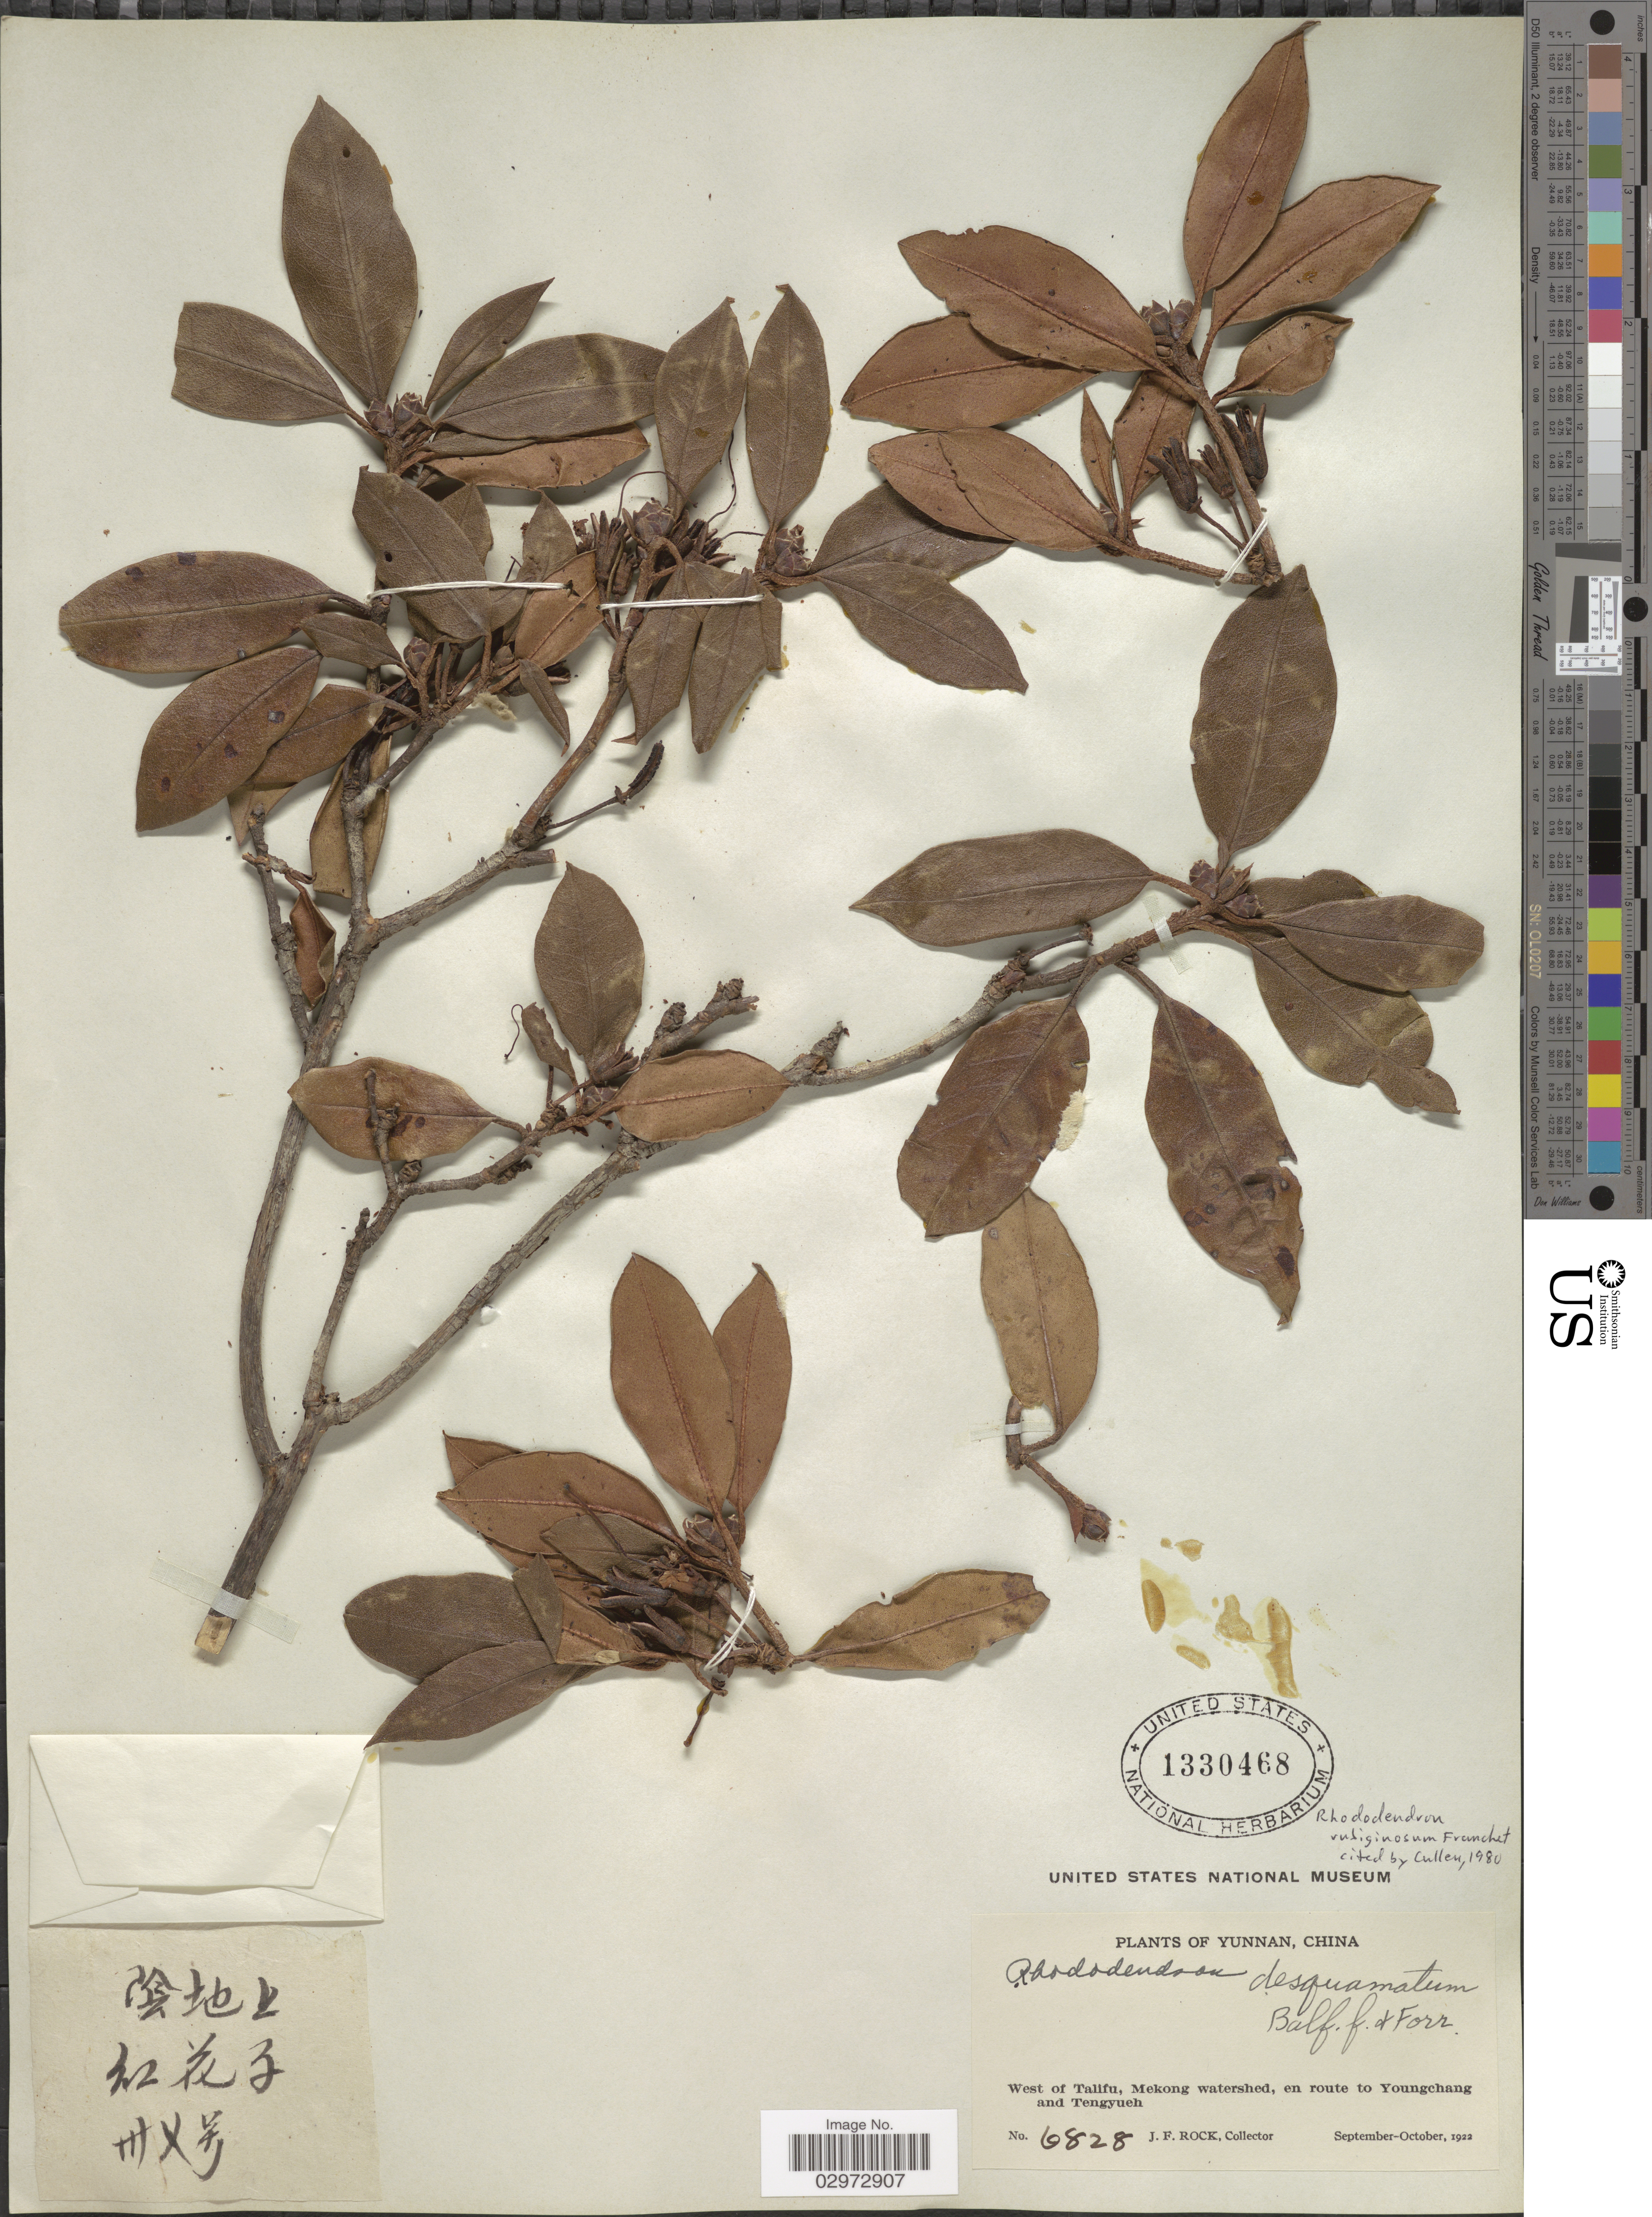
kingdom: Plantae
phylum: Tracheophyta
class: Magnoliopsida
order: Ericales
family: Ericaceae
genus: Rhododendron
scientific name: Rhododendron rubiginosum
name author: Franch.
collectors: J. Rock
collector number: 6828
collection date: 1922-09/1922-10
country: China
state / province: Yunnan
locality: West of Talifu, Mekong watershed, en route to Youngchang and Tengyueh.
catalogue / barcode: US 1330468